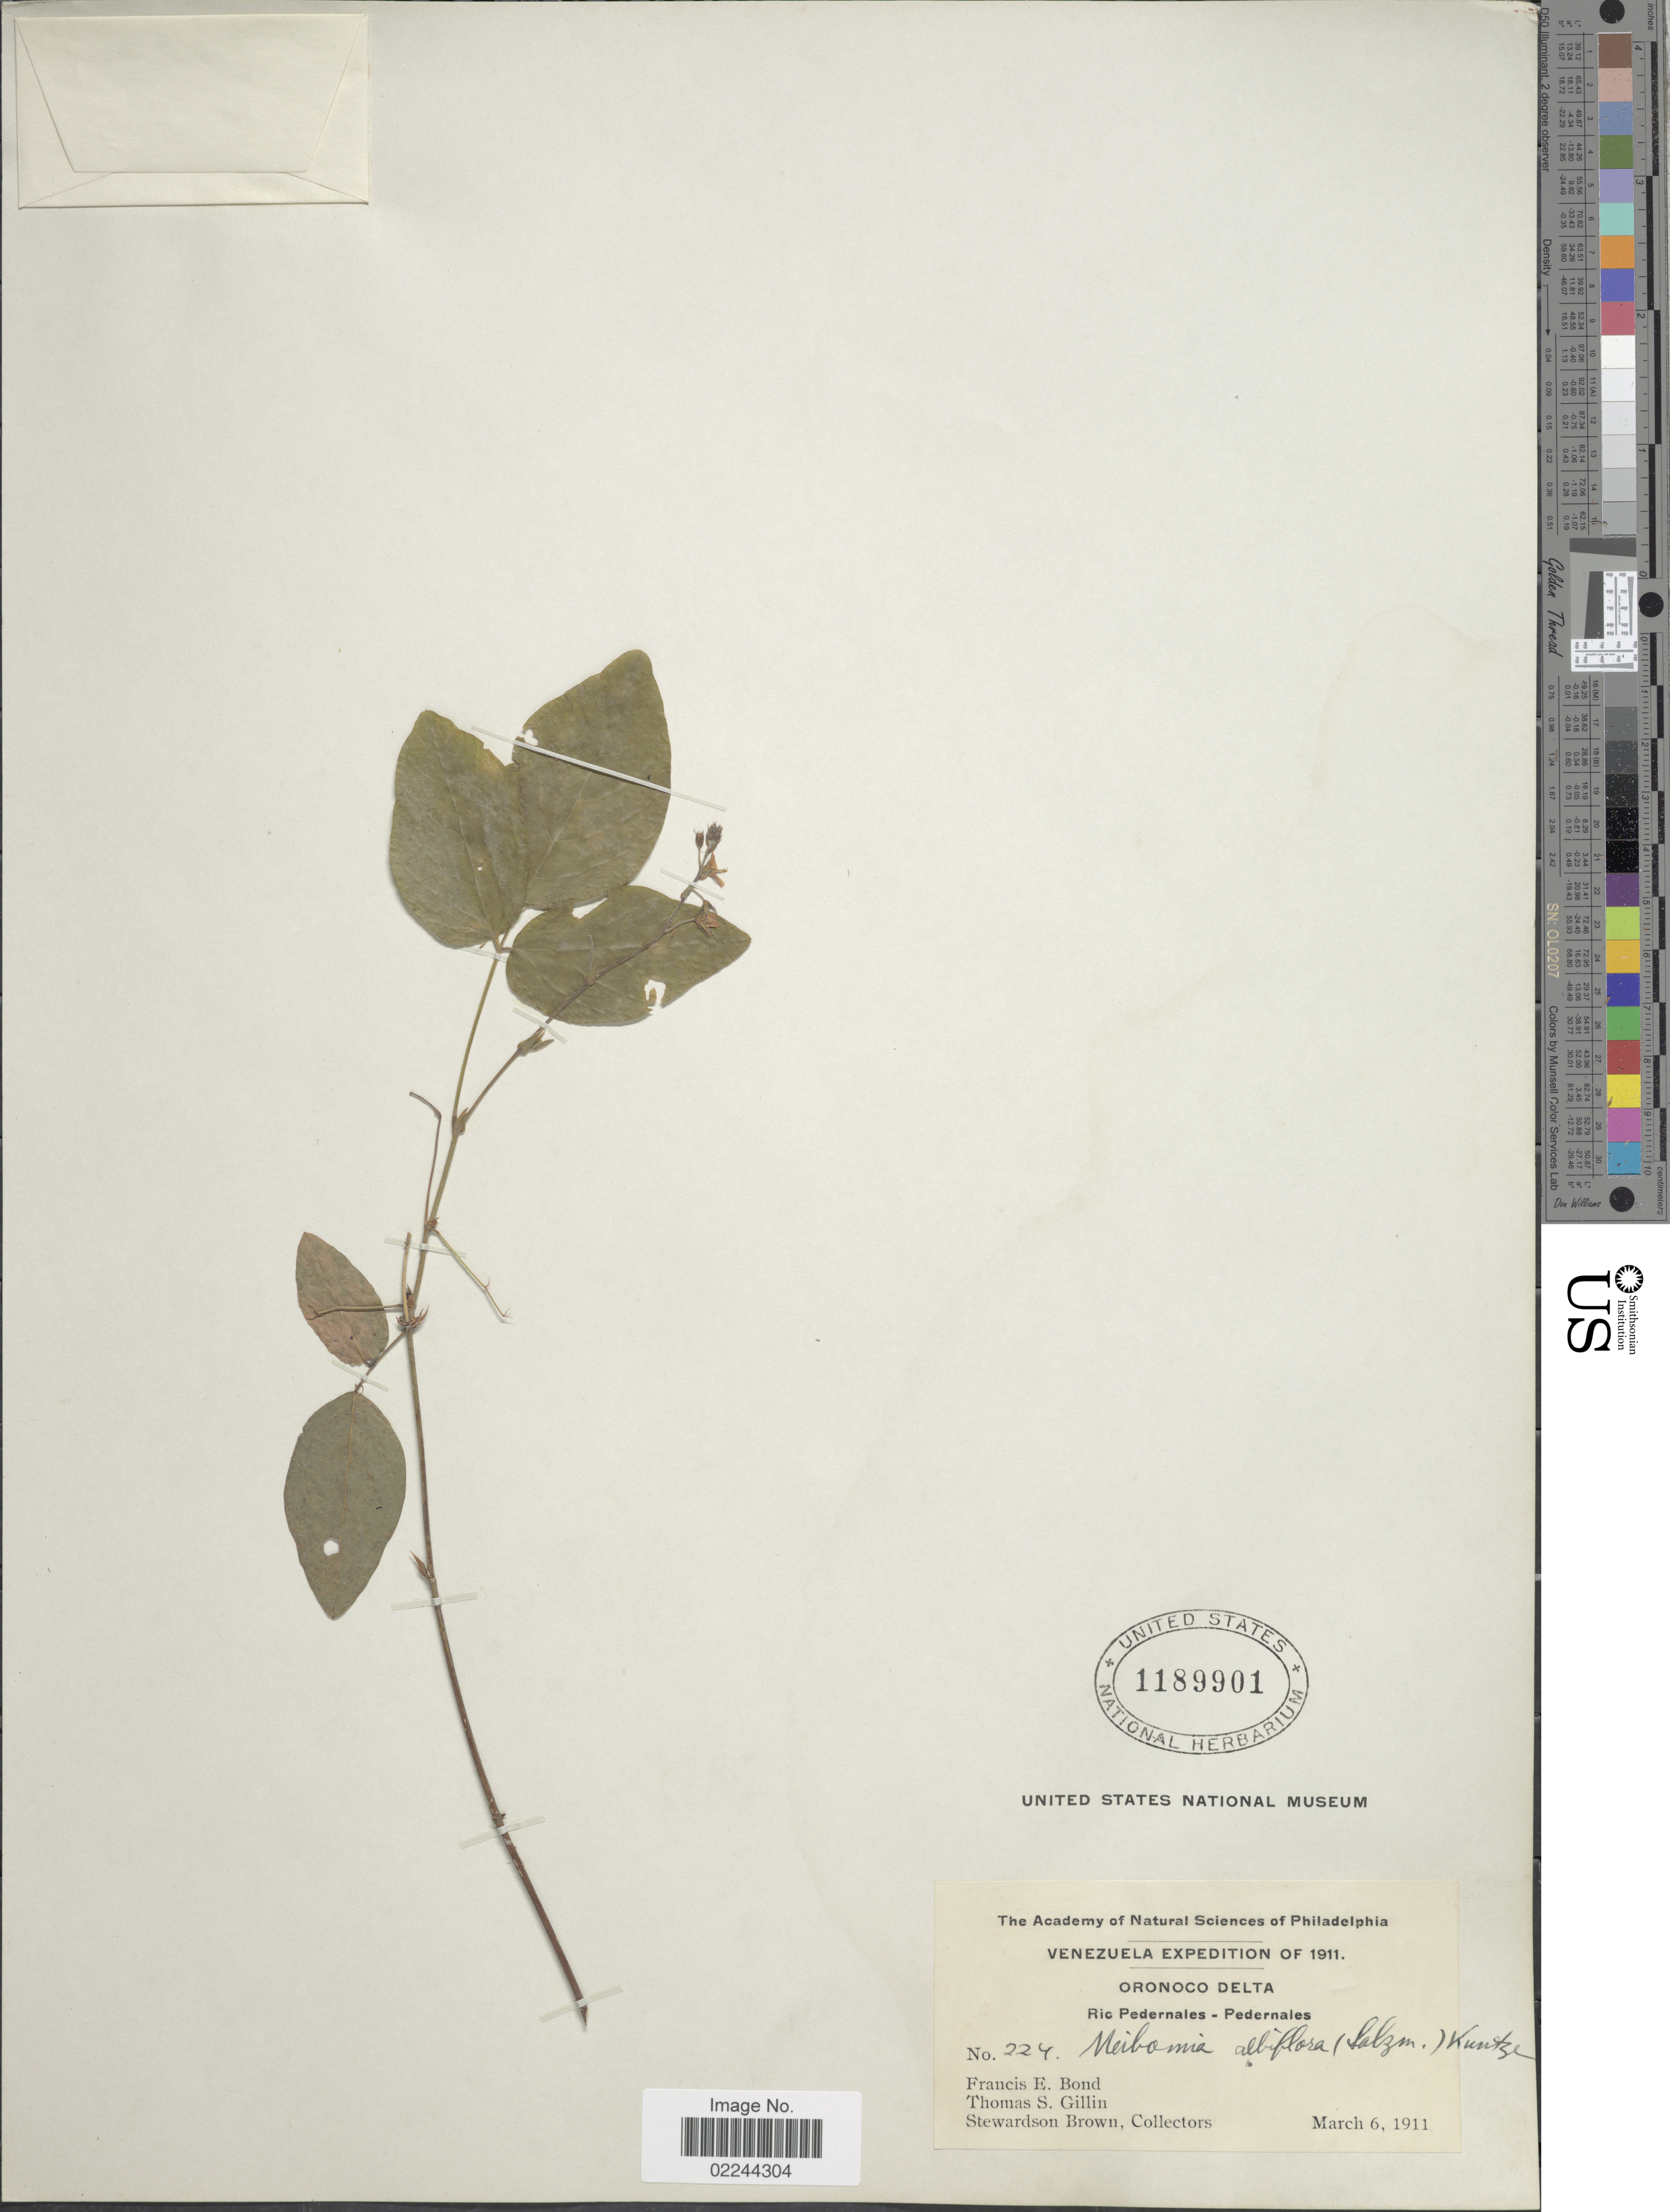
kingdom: Plantae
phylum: Tracheophyta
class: Magnoliopsida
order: Fabales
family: Fabaceae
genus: Desmodium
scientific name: Desmodium affine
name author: Schltdl.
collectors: F. Bond, T. Gillin & S. Brown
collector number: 224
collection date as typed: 6 March 1911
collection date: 1911-03-06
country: Venezuela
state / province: Delta Amacuro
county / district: Pedernales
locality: Oronoco Delta, Rio Pedernales, Pedernales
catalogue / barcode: US 1189901